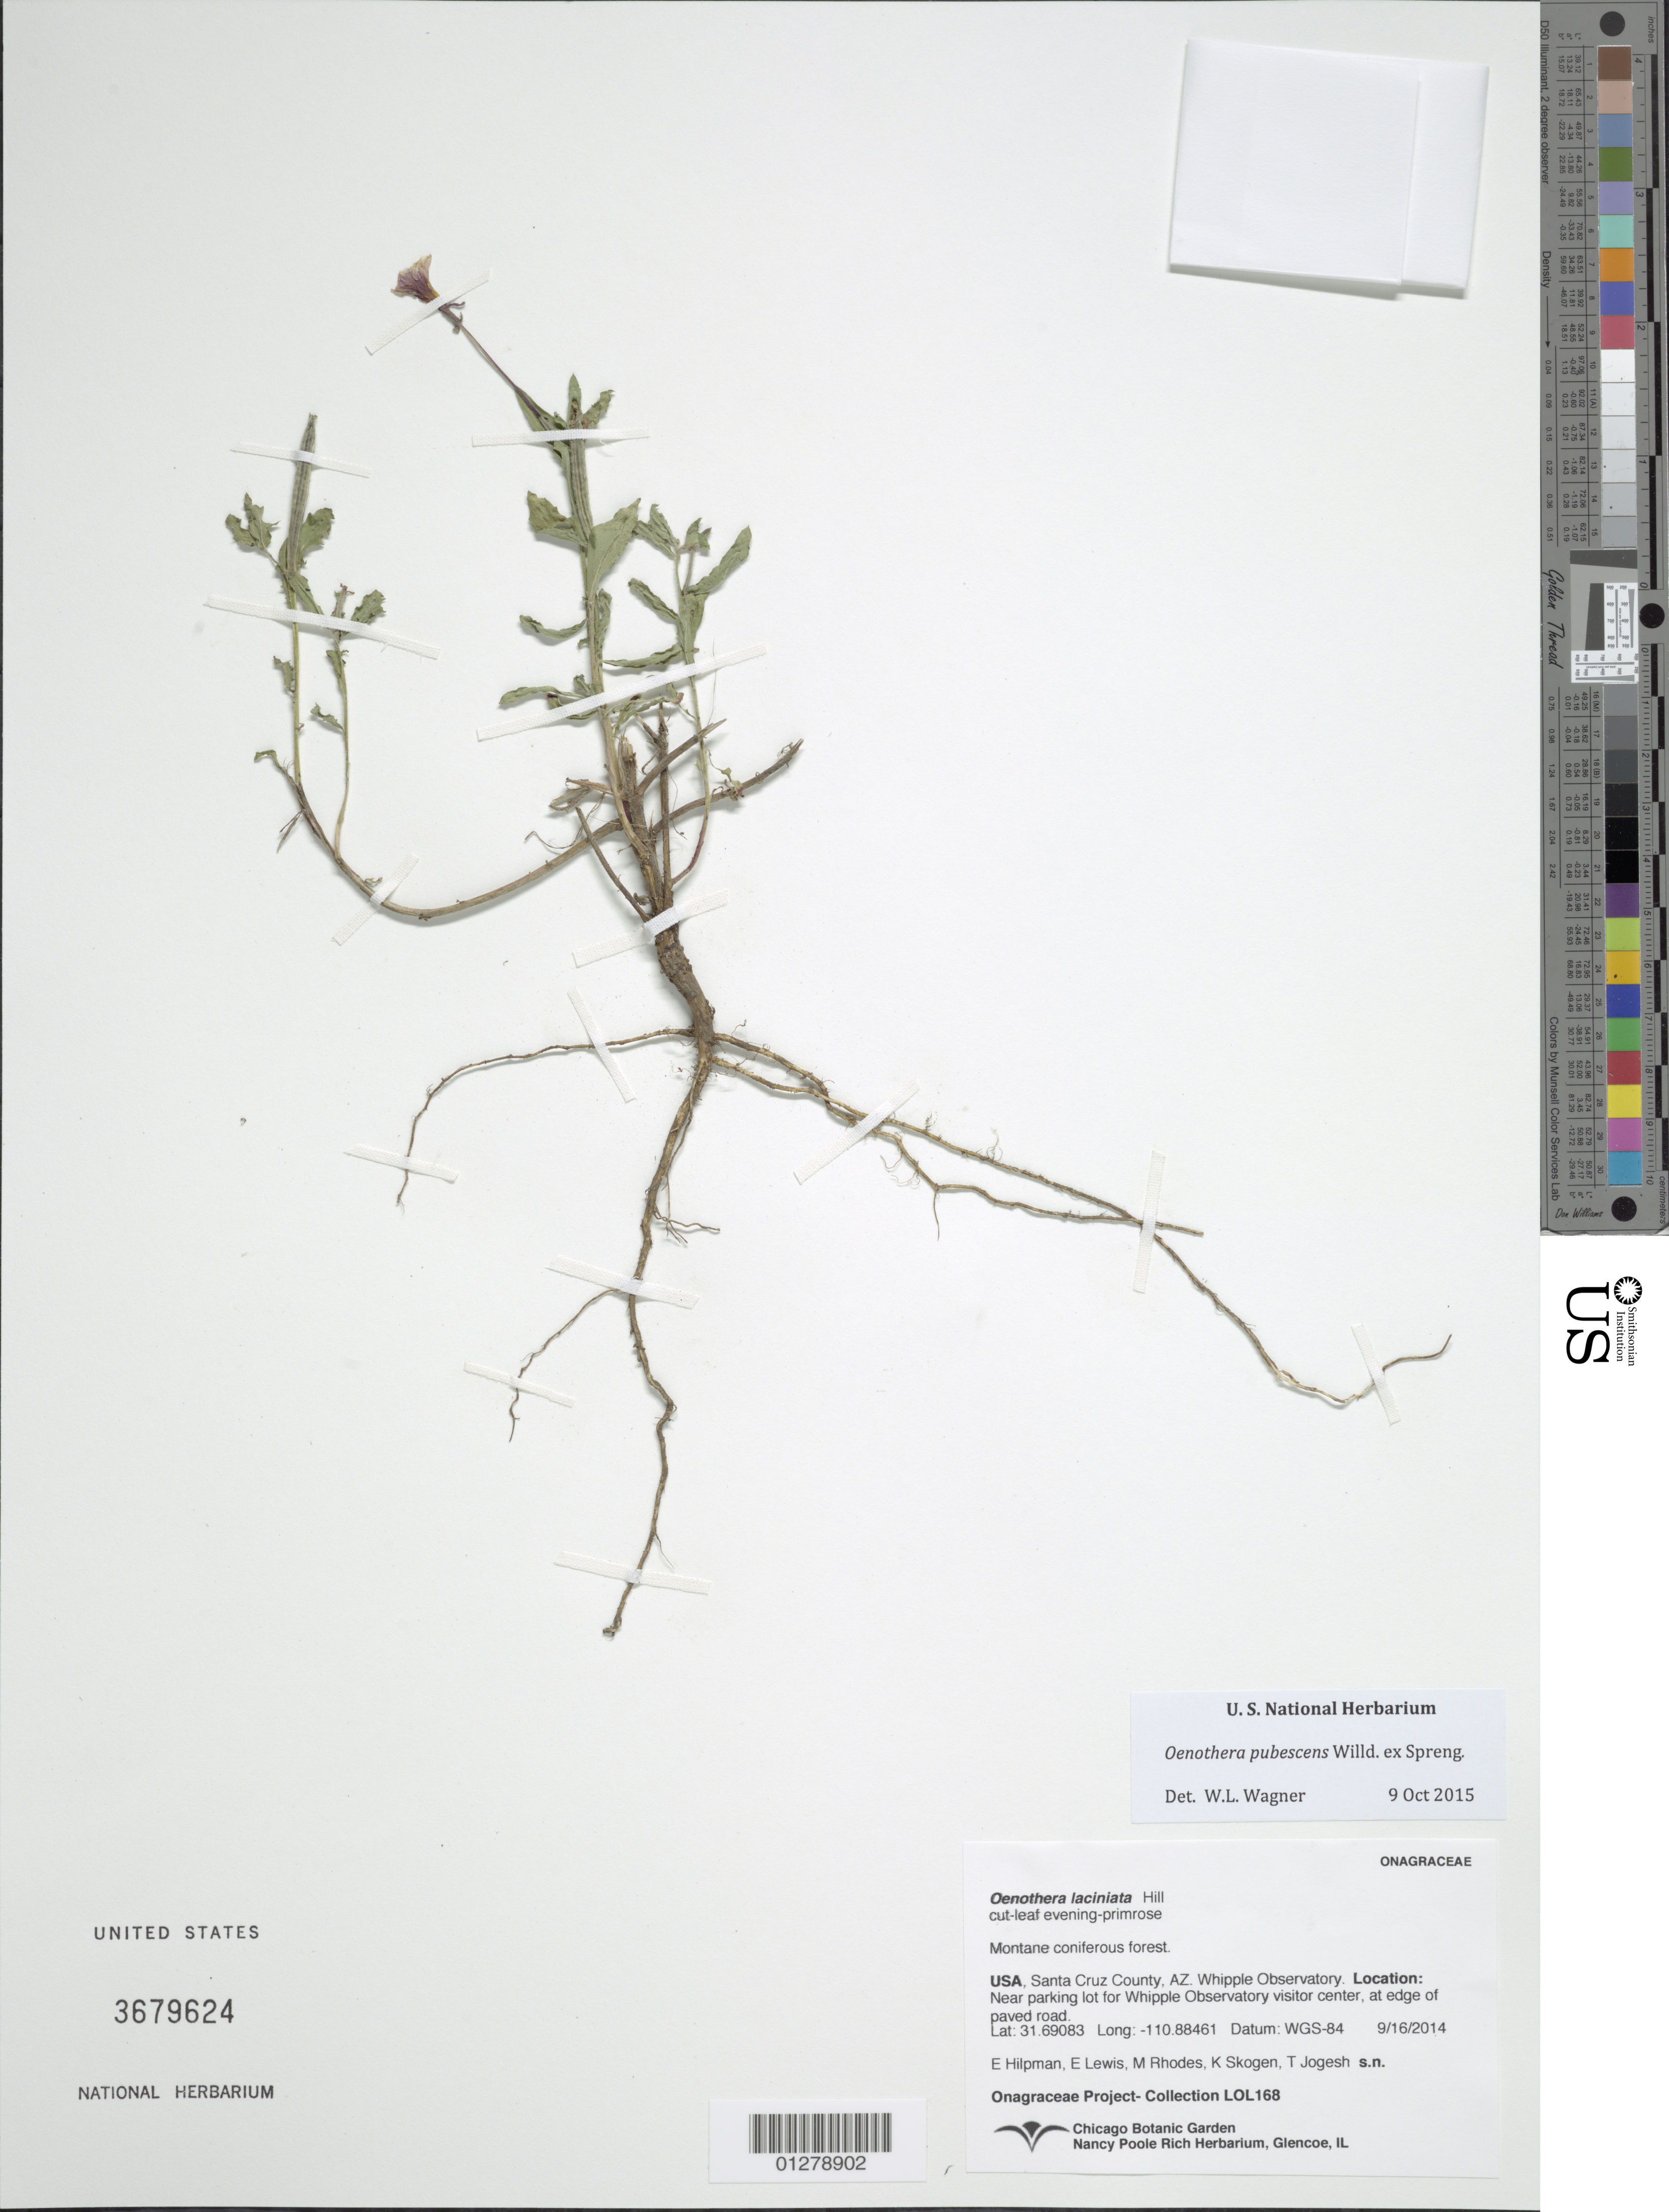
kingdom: Plantae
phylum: Tracheophyta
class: Magnoliopsida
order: Myrtales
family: Onagraceae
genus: Oenothera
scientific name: Oenothera pubescens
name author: Willd. ex Spreng.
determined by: Wagner, W. L., (BOT), Smithsonian Institution - National Museum of Natural History (UNITED STATES)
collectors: Onagraceae Project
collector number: LOL 168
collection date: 2014-09-16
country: United States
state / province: Arizona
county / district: Santa Cruz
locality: Near parking lot for Whipple Observatory visitor center, at edge of paved road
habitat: montane coniferous forest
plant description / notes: US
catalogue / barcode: US 3679624